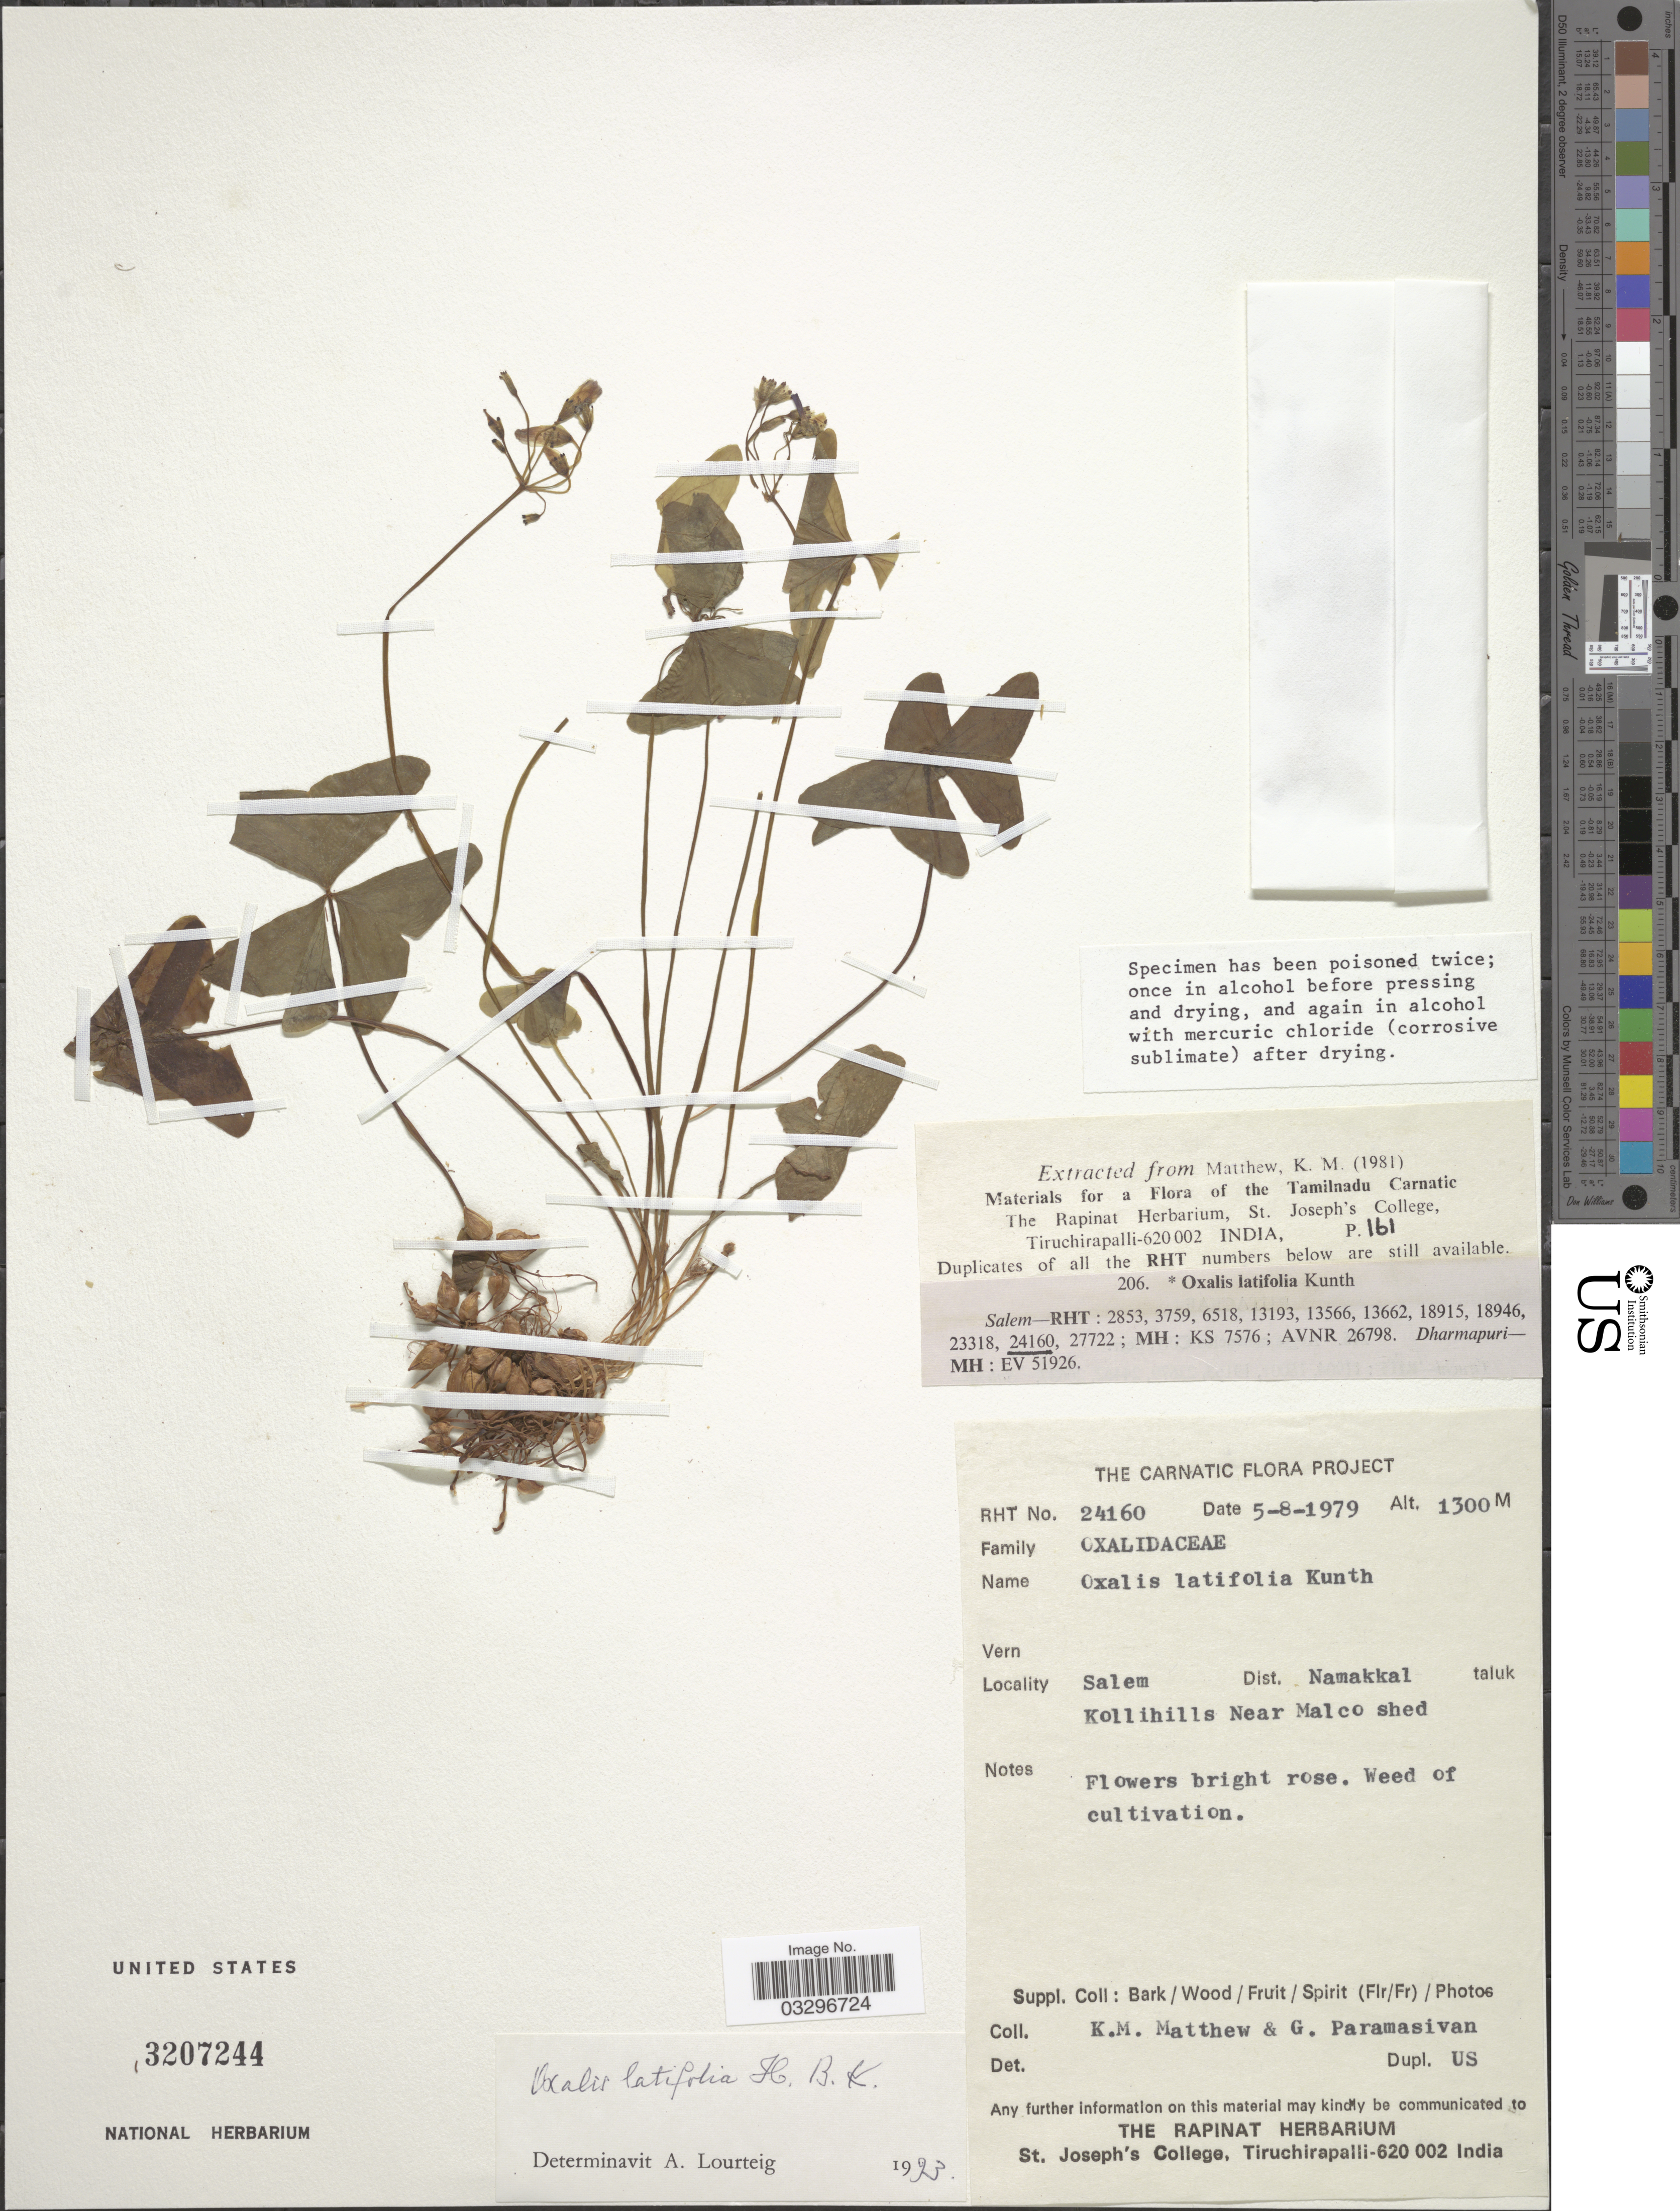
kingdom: Plantae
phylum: Tracheophyta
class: Magnoliopsida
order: Oxalidales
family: Oxalidaceae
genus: Oxalis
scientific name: Oxalis latifolia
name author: Kunth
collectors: K. M. Matthew & G. Paramasivan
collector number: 24160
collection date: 1979-08-05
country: India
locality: Salem, Dist. Namakkal taluk, Kollihills near Malco shed.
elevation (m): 1300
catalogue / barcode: US 3207244